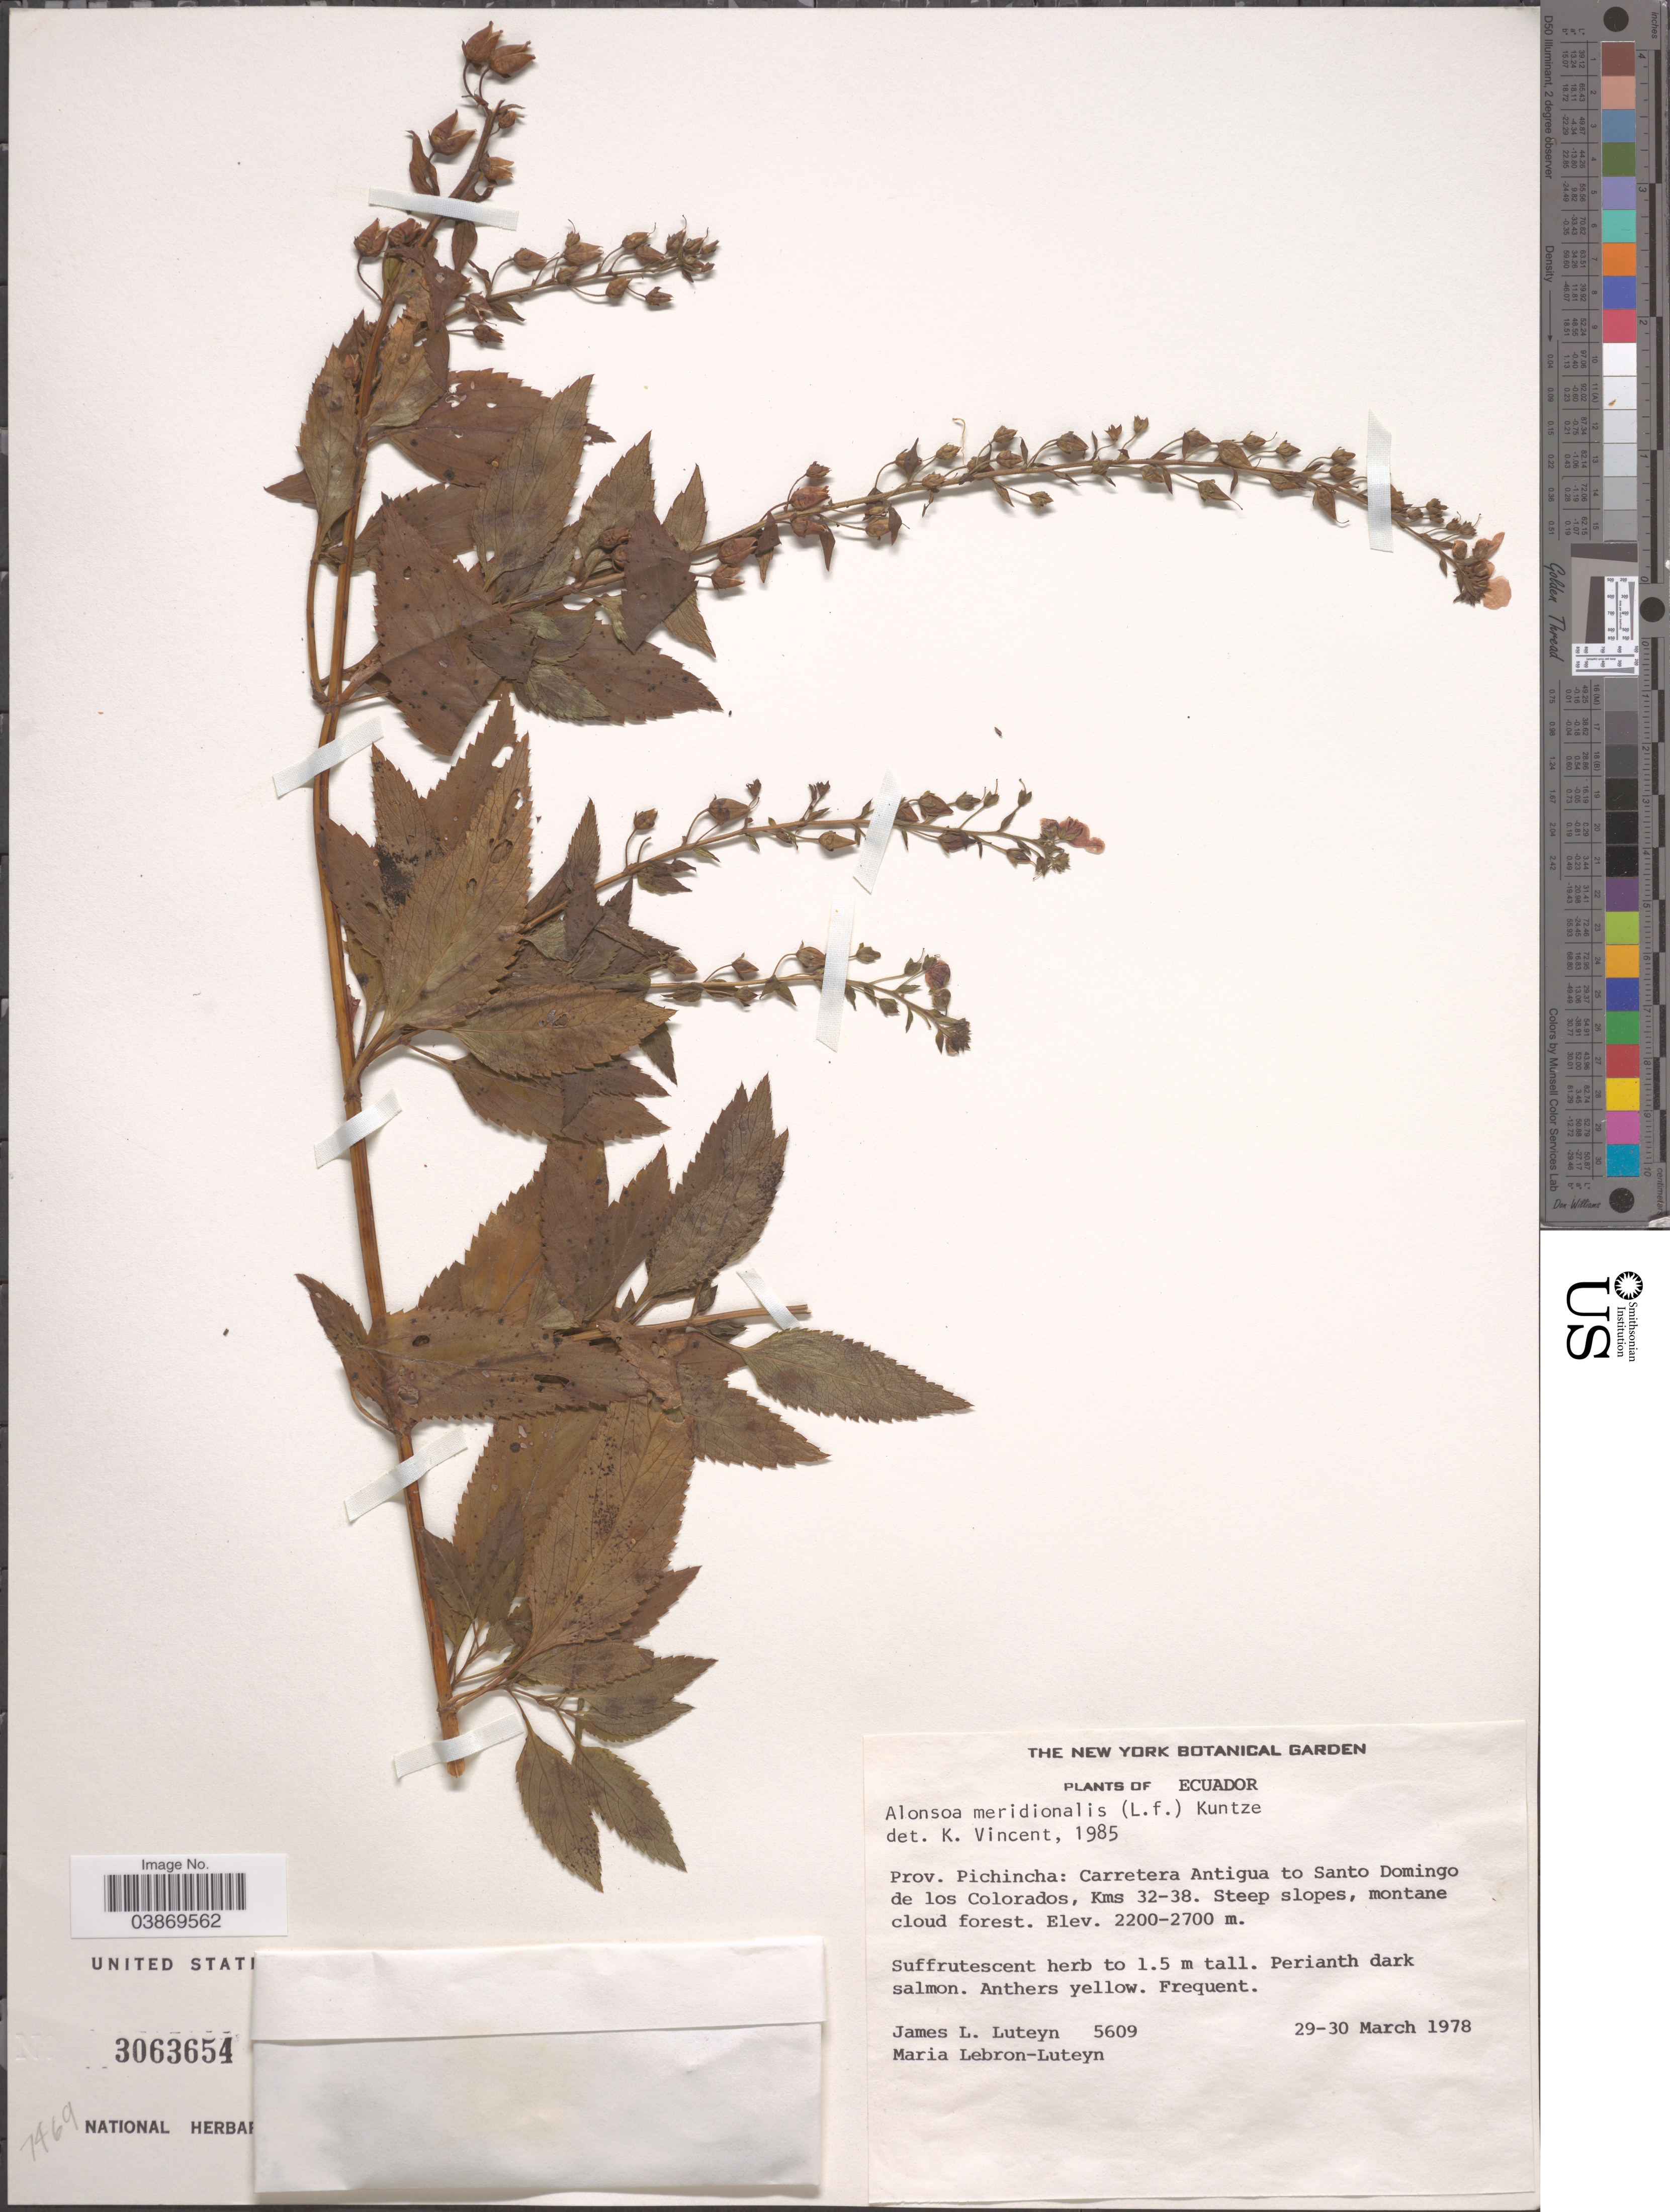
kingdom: Plantae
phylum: Tracheophyta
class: Magnoliopsida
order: Lamiales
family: Scrophulariaceae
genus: Alonsoa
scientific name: Alonsoa meridionalis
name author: (L. f.) Kuntze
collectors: J. L. Luteyn & M. L. Lebrón-Luteyn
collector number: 5609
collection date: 1978-03-29/1978-03-30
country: Ecuador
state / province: Pichincha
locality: Carretera Antigua to Santo Domingo de los Colorados, Kms 32-38. steep slopes, montane cloud forest.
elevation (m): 2200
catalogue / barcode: US 3063654